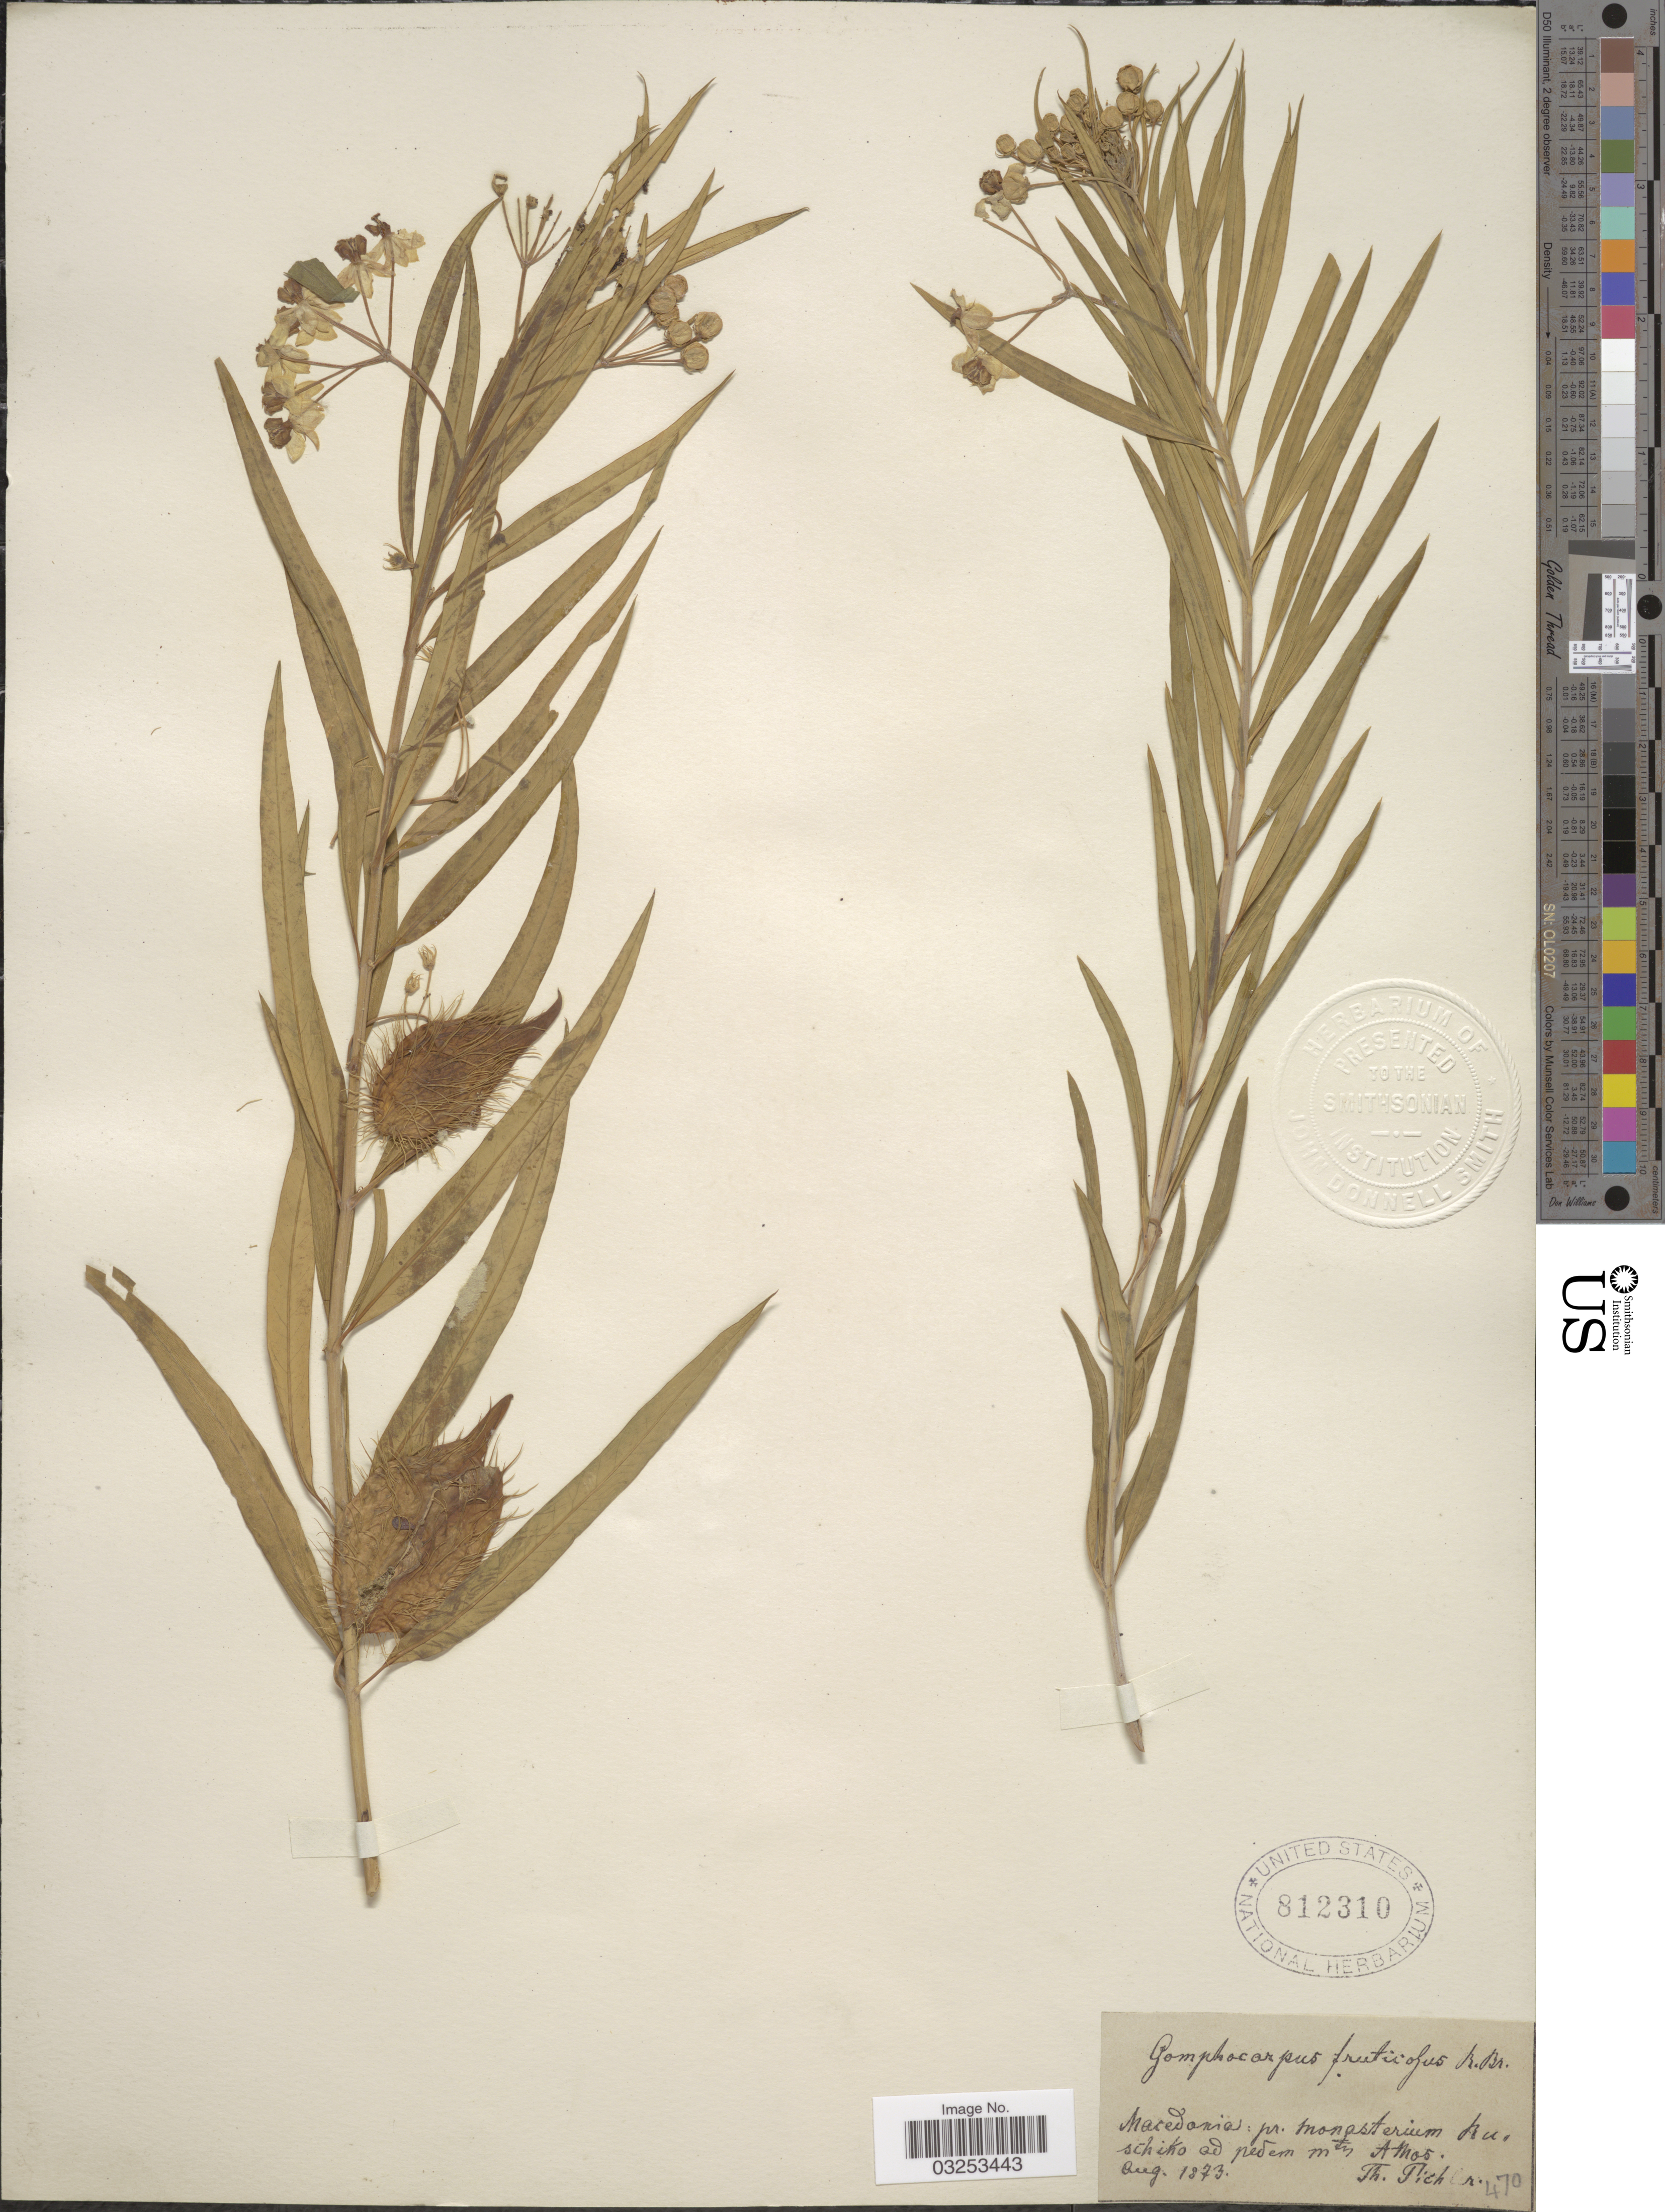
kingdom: Plantae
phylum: Tracheophyta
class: Magnoliopsida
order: Gentianales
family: Apocynaceae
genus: Gomphocarpus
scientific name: Gomphocarpus fruticosus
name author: (L.) W.T. Aiton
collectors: T. Pichler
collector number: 470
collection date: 1873-05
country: Greece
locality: Macedonia: pr. Monpasterium Ruschiko ad pedem mtn Athos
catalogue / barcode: US 812310